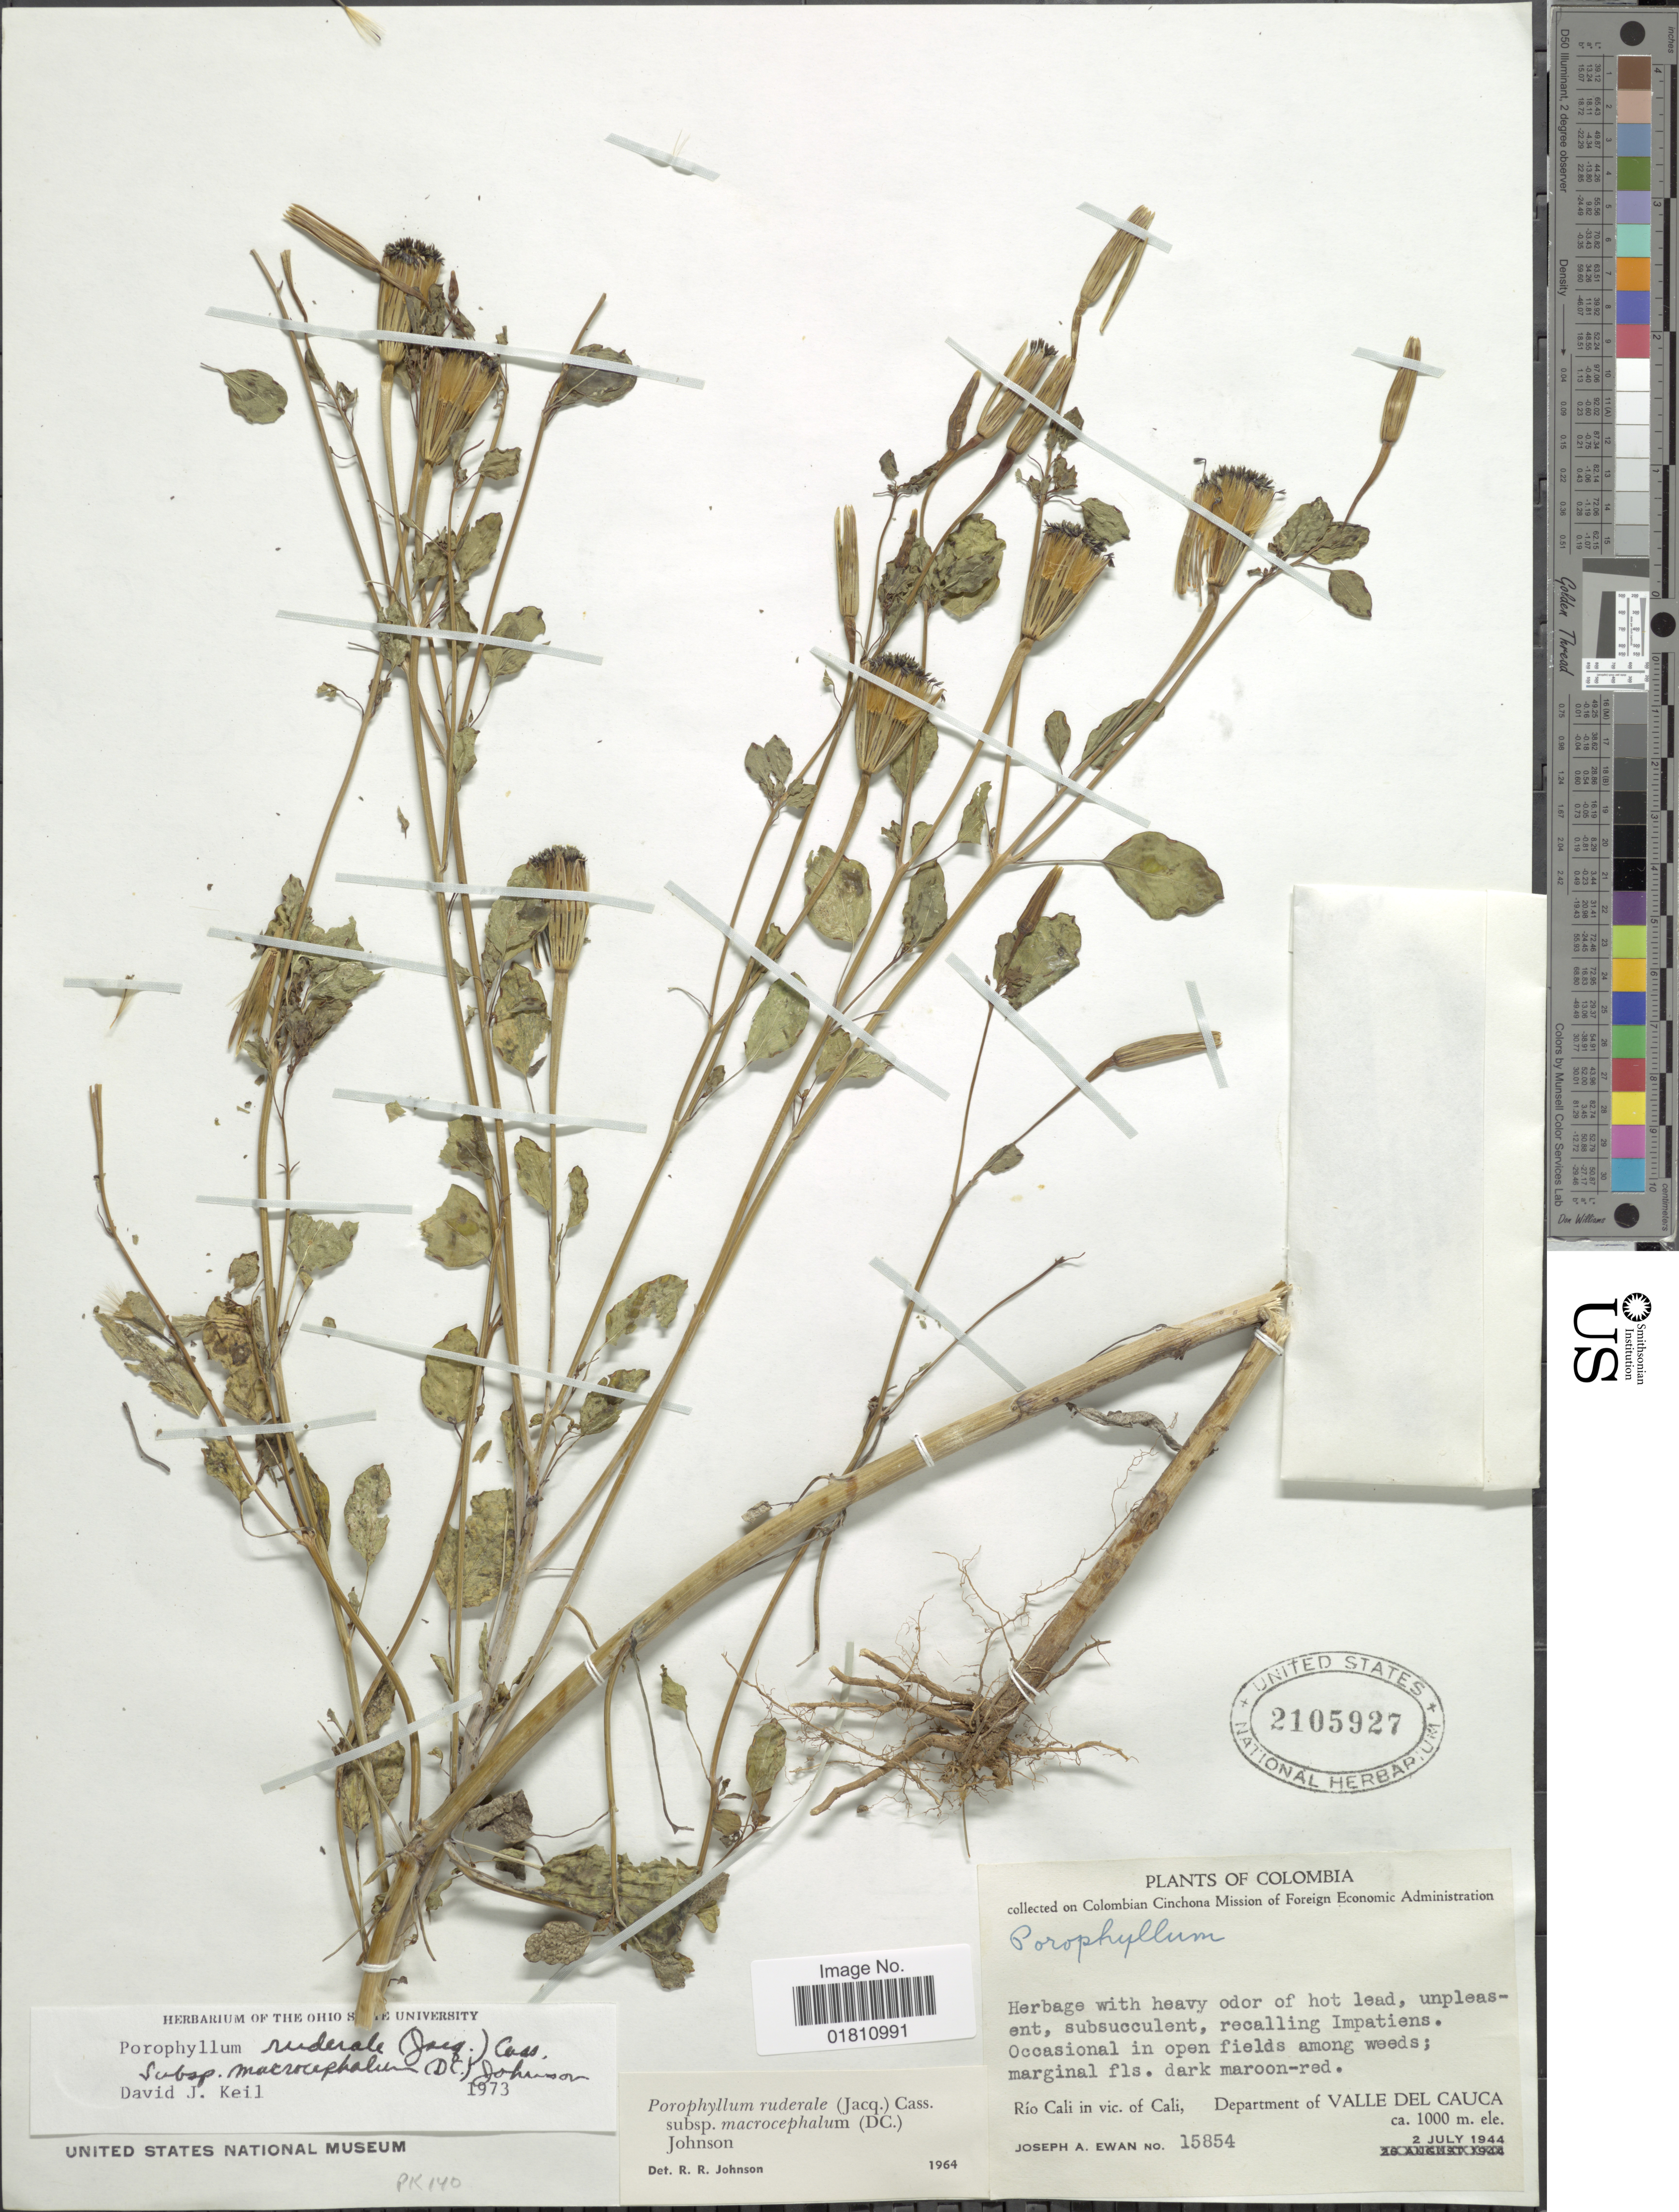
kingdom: Plantae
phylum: Tracheophyta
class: Magnoliopsida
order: Asterales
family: Asteraceae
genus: Porophyllum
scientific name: Porophyllum ruderale subsp. macrocephalum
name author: (DC.) R.R. Johnson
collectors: J. A. Ewan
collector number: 15854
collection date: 1944-07-02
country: Colombia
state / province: Valle del Cauca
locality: Río Cali in vic of Cali, Department of Valle del Cauca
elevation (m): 1000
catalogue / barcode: US 2105927